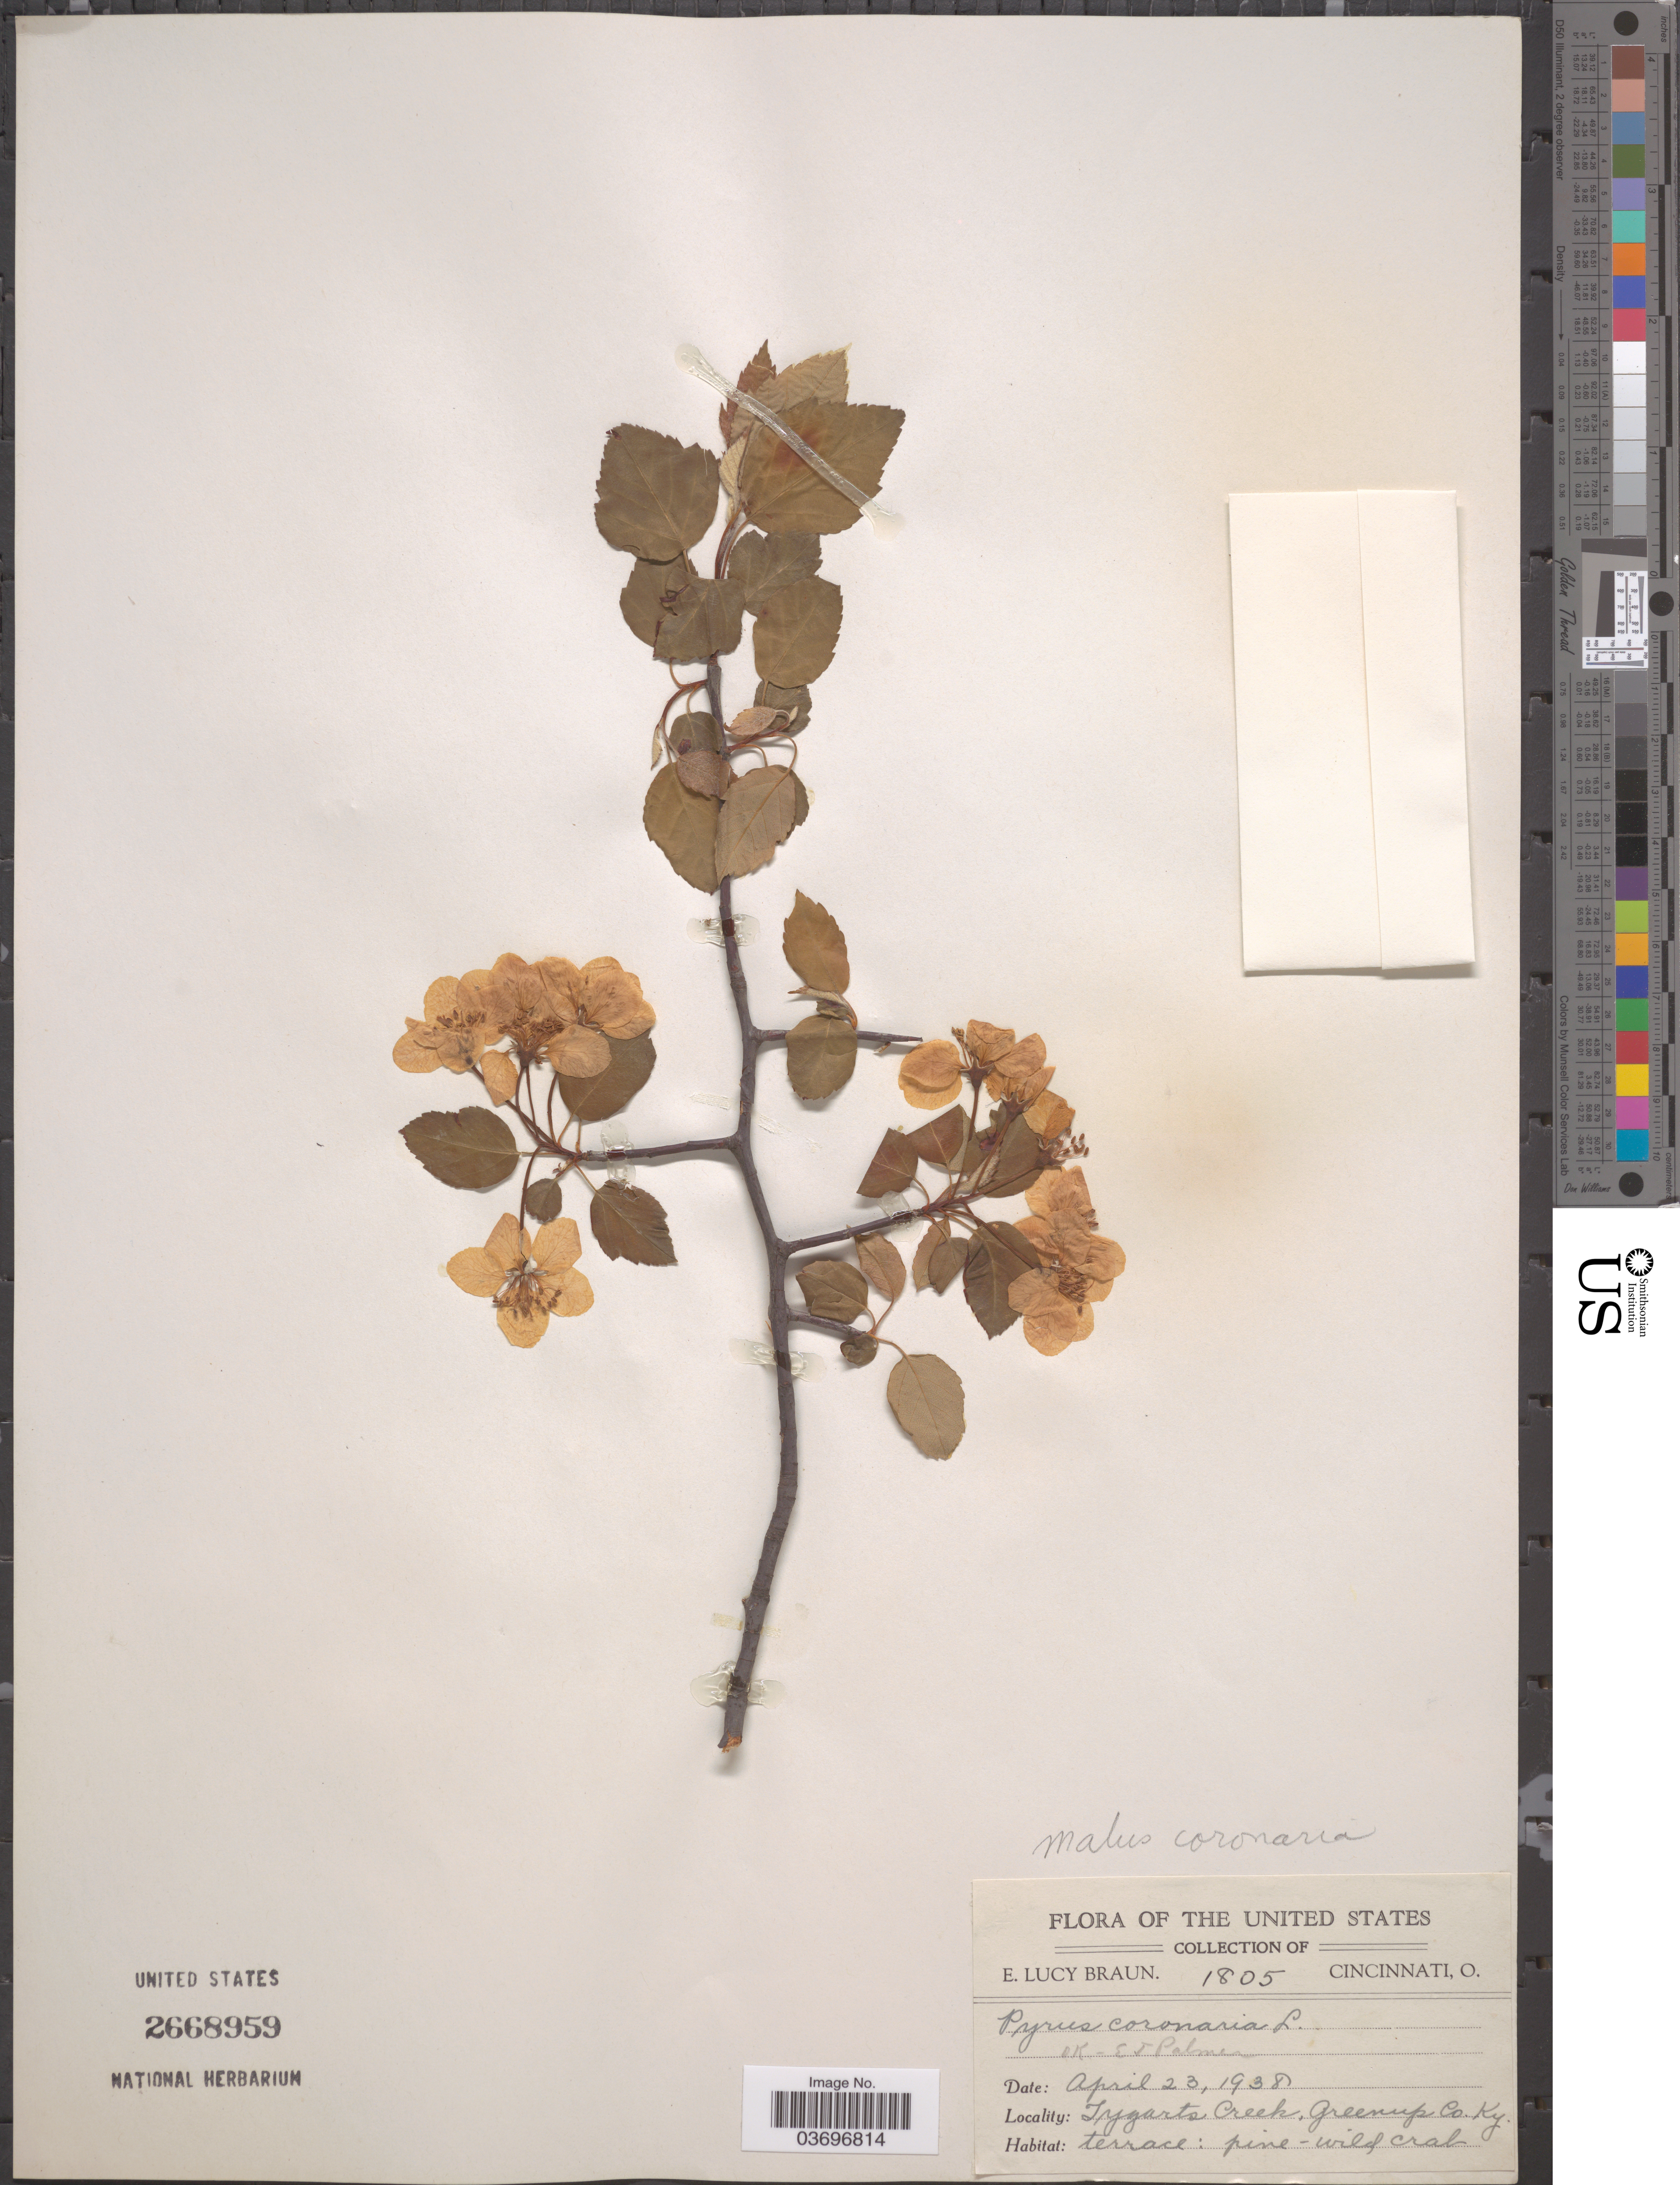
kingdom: Plantae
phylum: Tracheophyta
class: Magnoliopsida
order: Rosales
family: Rosaceae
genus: Malus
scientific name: Malus coronaria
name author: (L.) Mill.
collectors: E. L. Braun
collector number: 1805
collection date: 1938-04-23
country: United States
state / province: Kentucky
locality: Tygarts Creek, Greenup Co.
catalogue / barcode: US 2668959